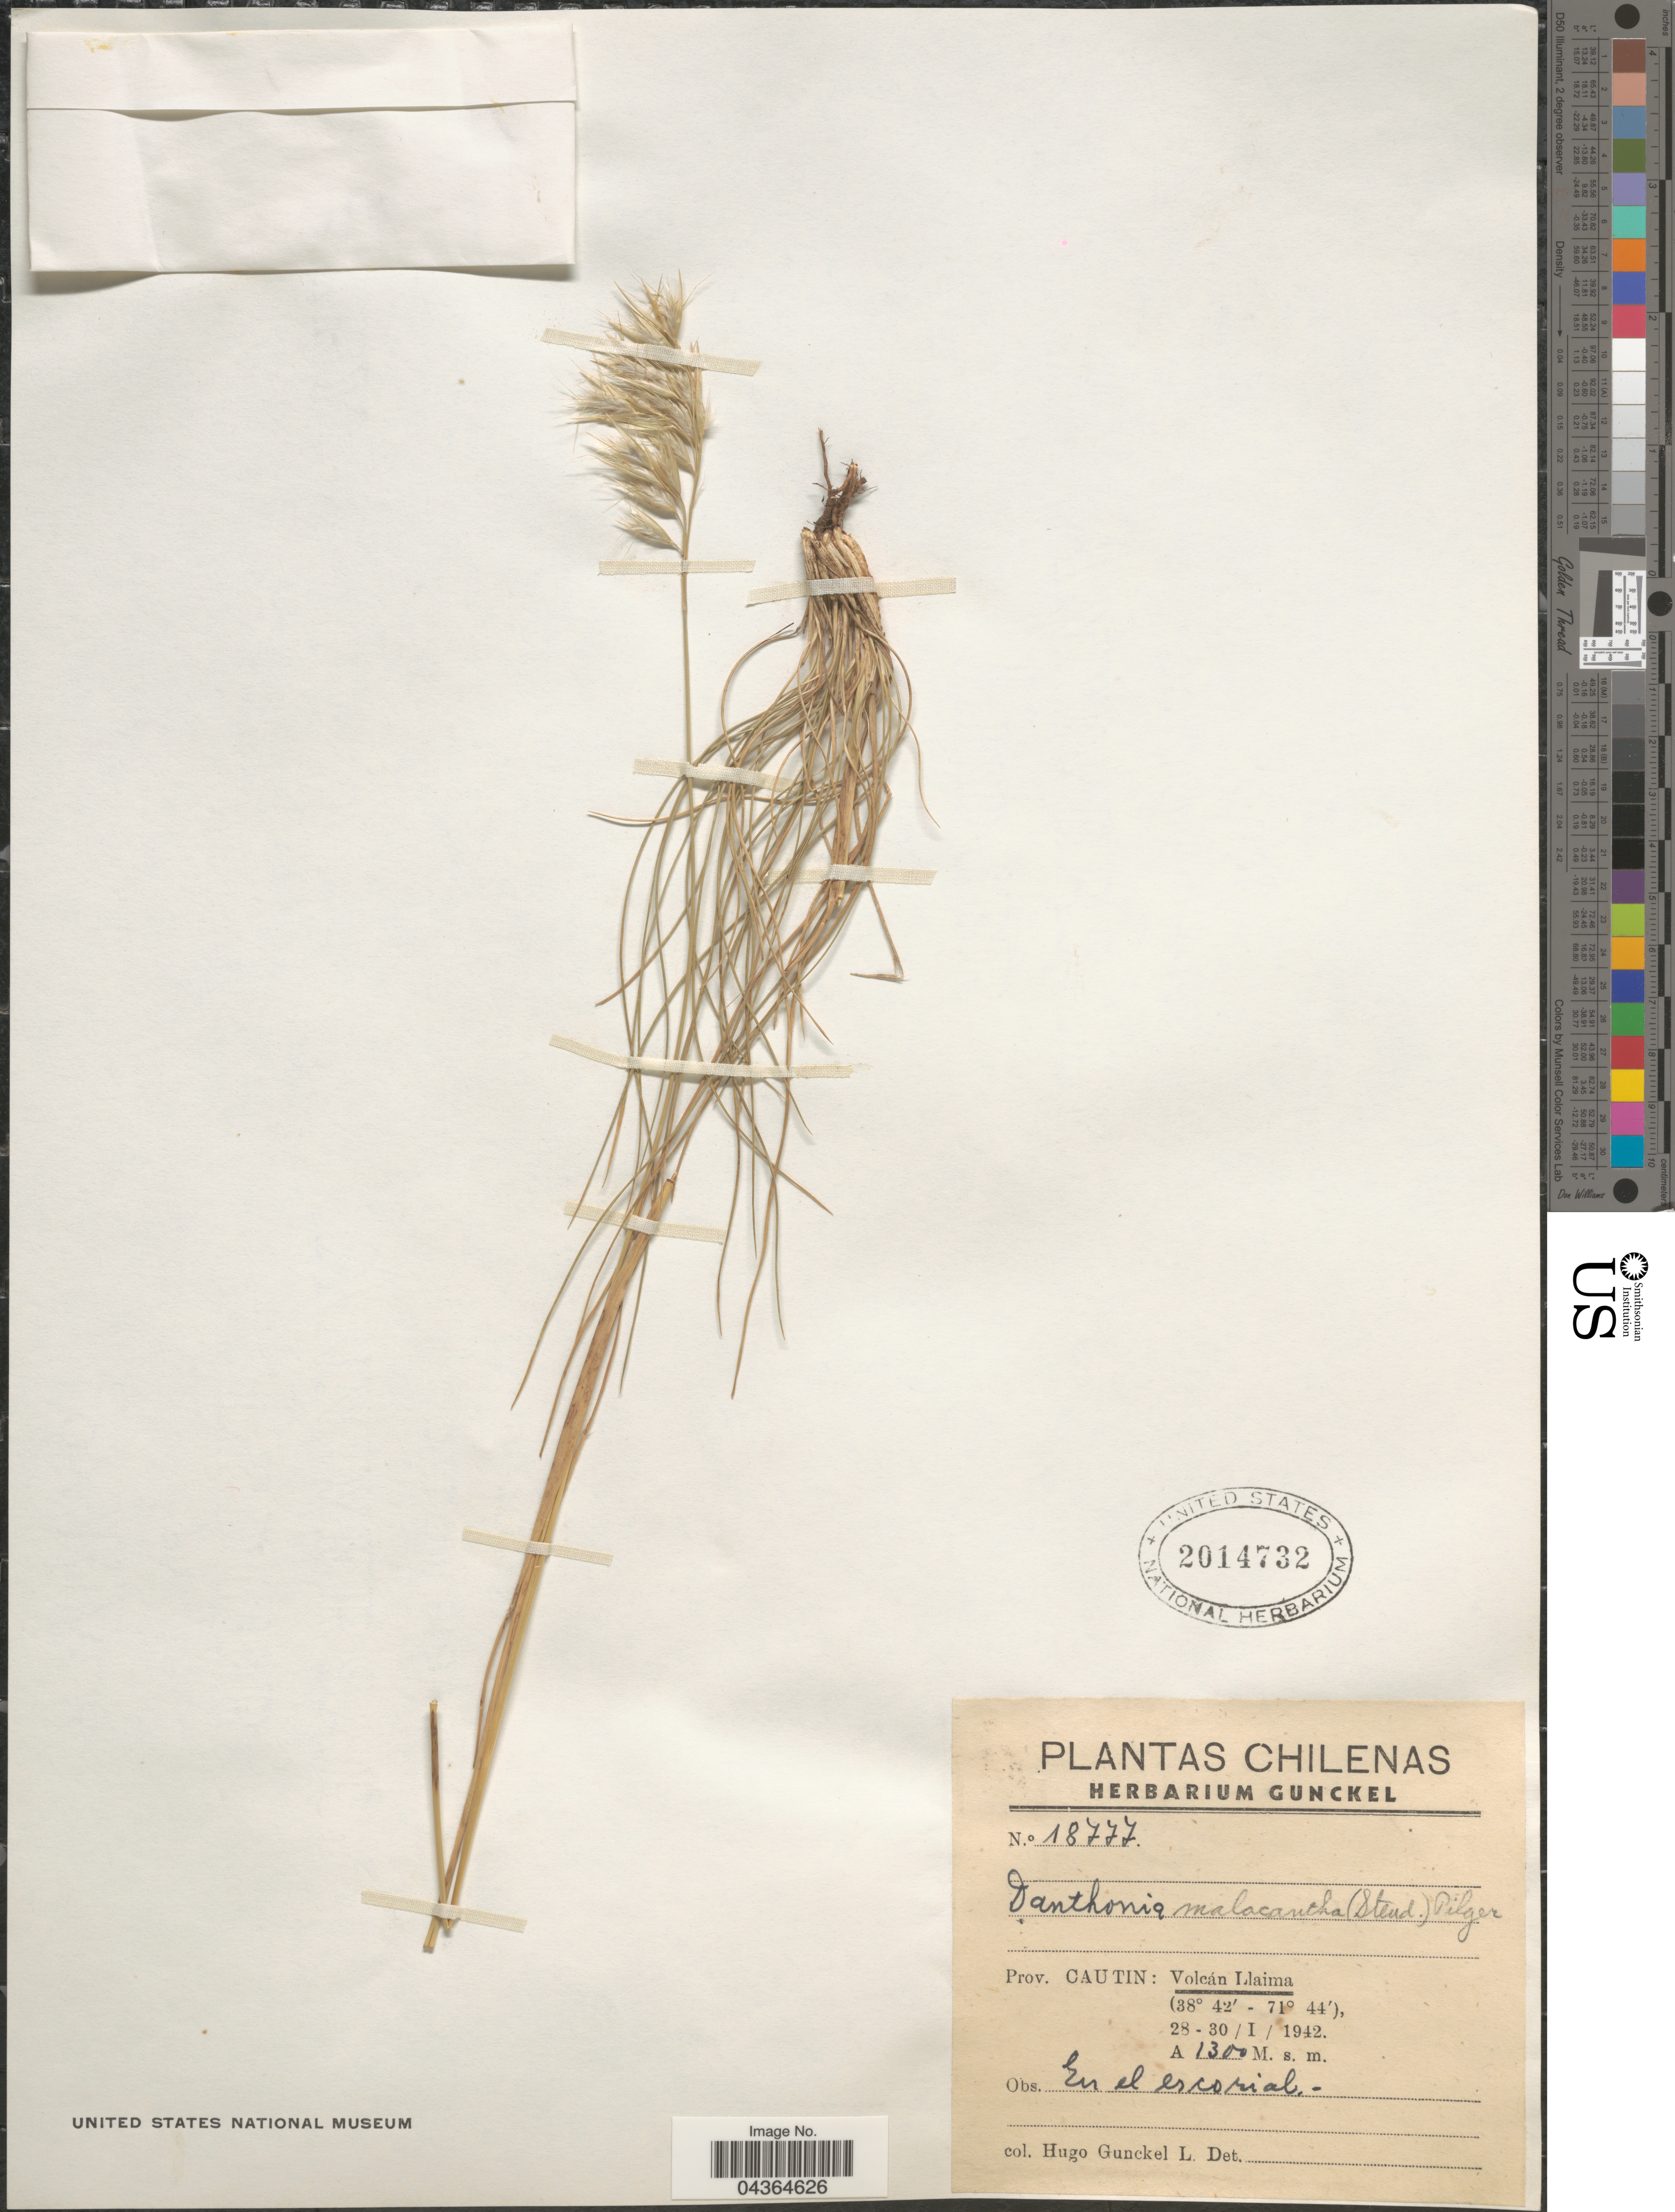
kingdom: Plantae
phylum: Tracheophyta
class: Liliopsida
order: Poales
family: Poaceae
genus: Danthonia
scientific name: Danthonia malacantha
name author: (Steud.) Pilg.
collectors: H. Gunckel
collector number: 18777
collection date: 1942-01-28/1942-01-30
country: Chile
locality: Chilenas. Prov. Cautin: Volcán Llaima.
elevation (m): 1300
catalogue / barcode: US 2014732